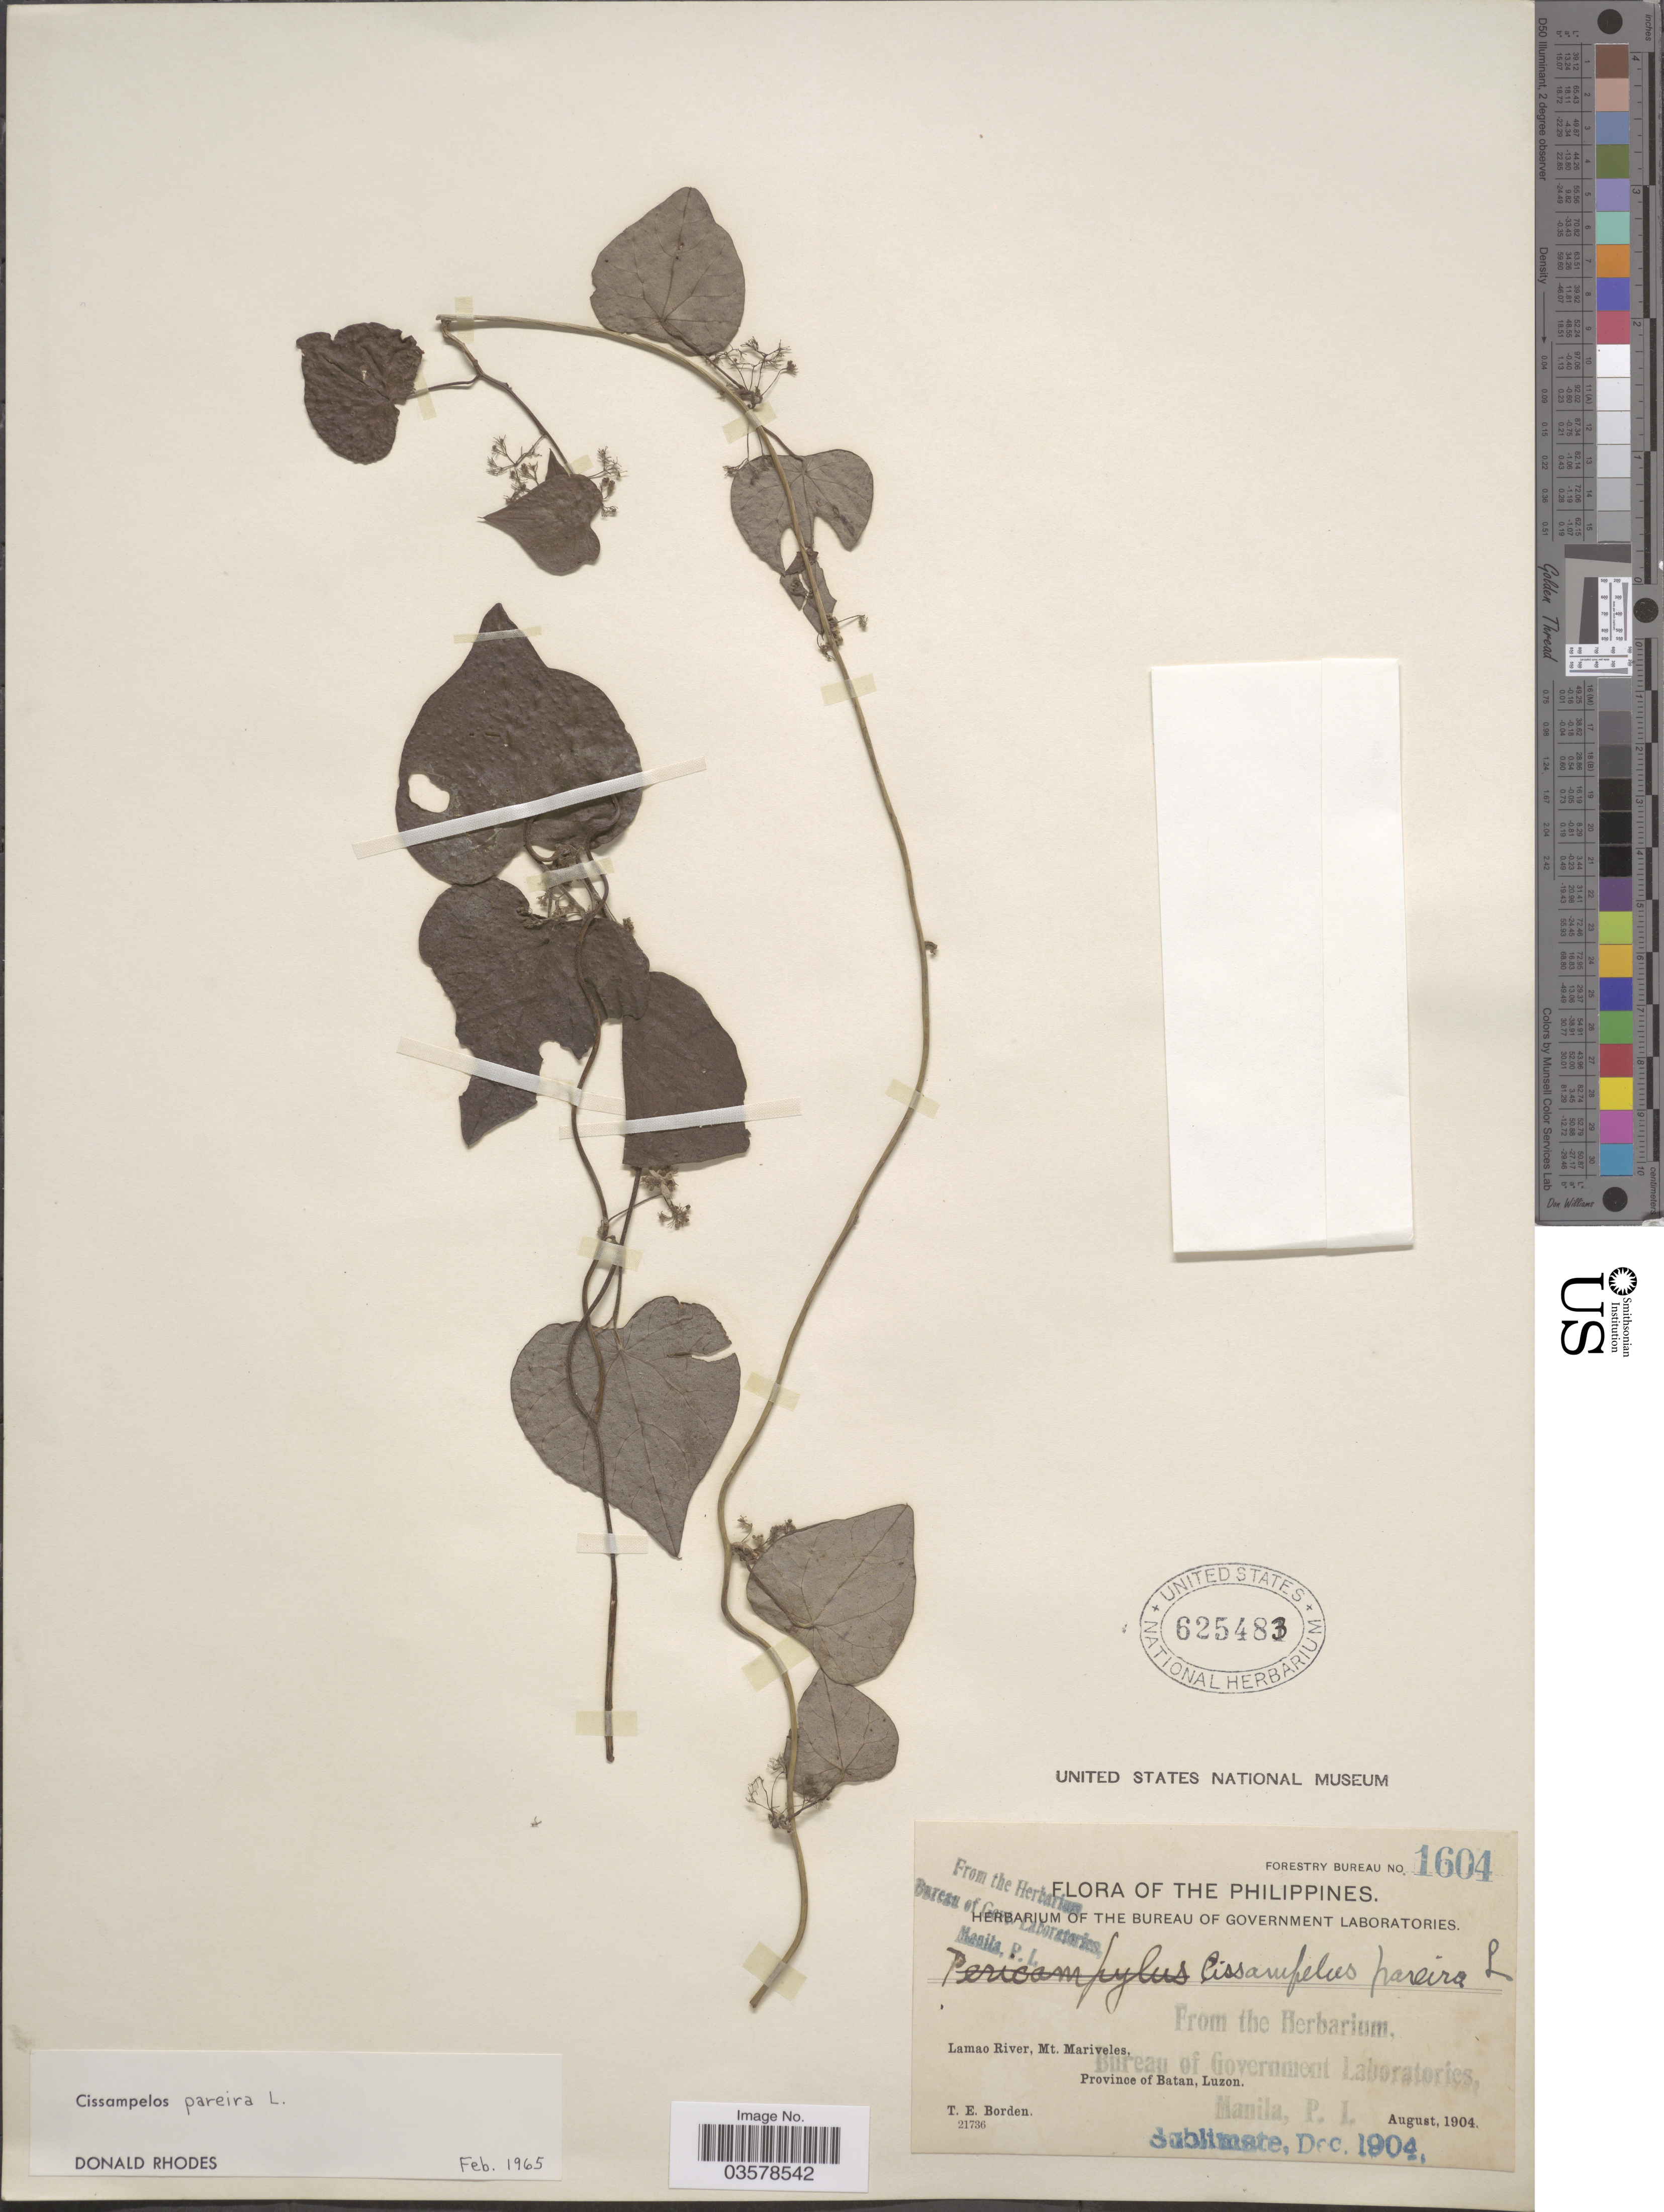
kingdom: Plantae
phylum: Tracheophyta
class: Magnoliopsida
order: Ranunculales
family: Menispermaceae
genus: Cissampelos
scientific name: Cissampelos pareira var. hirsuta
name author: (Buch.-Ham. ex DC.) Forman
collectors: T. E. Borden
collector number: Forestry Bureau 1604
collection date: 1904-08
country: Philippines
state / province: Cagayan Valley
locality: Lamao River, Mt. Mariveles, Province of Batan, Luzon.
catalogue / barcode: US 625483